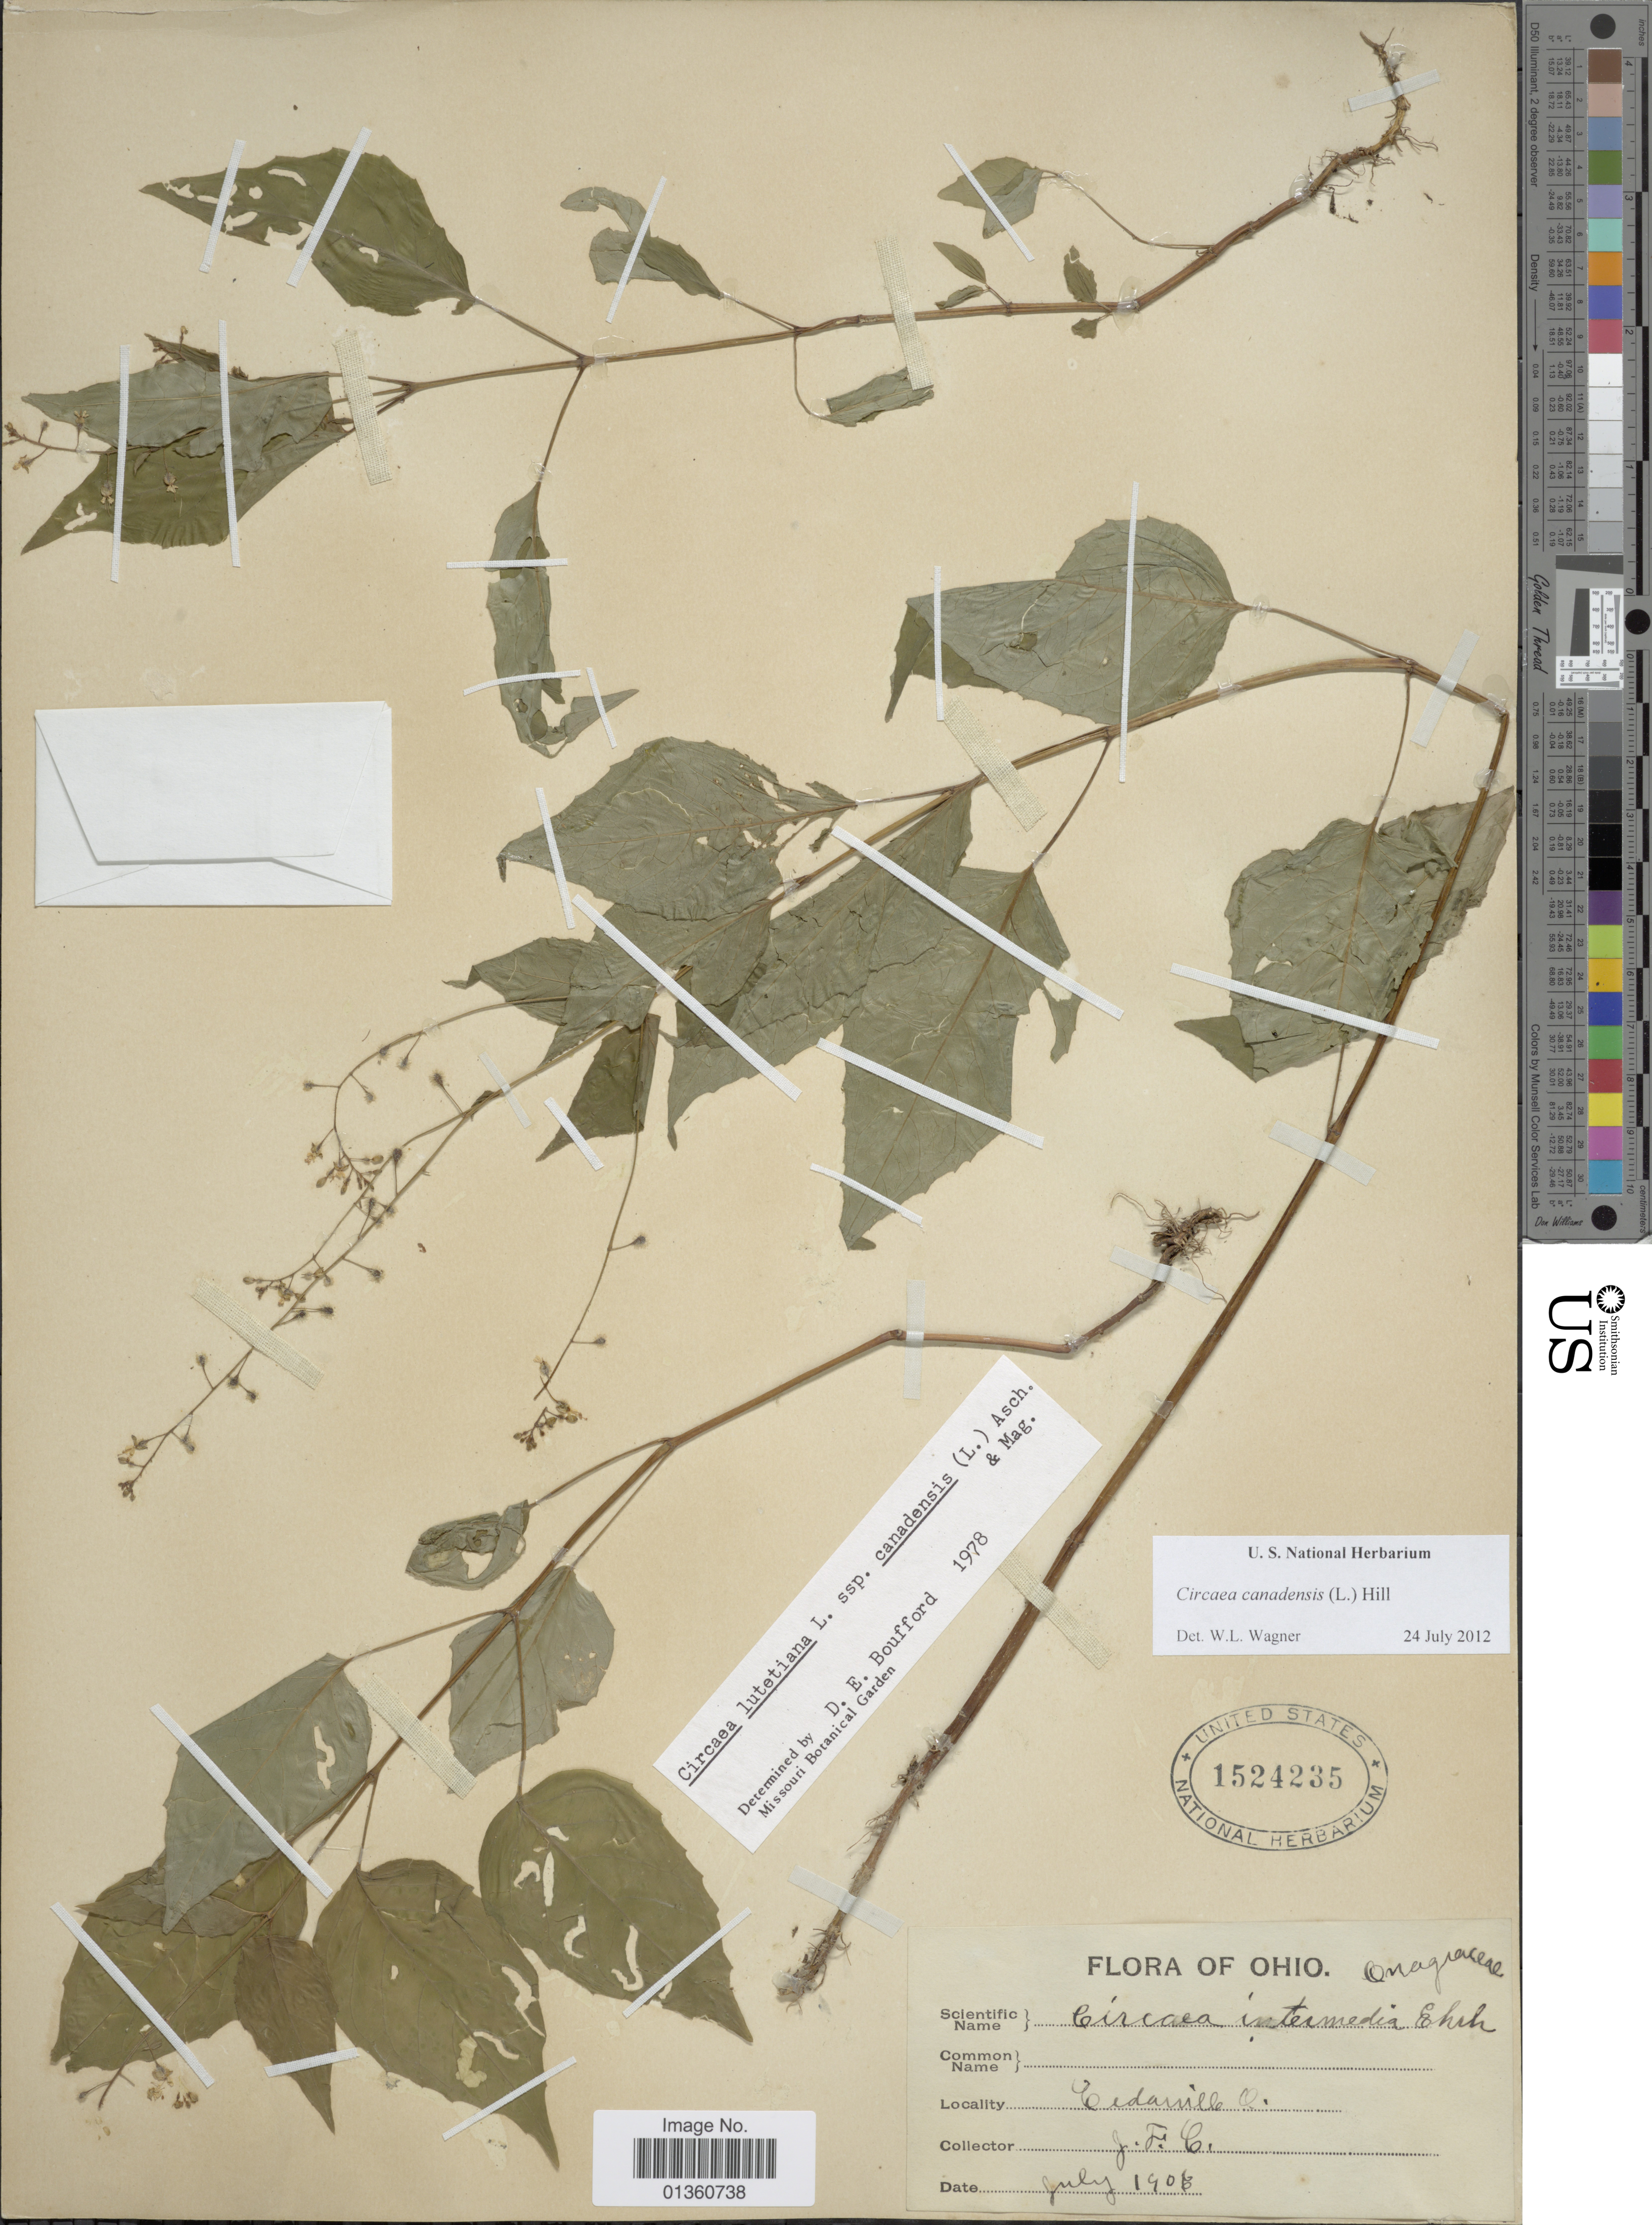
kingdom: Plantae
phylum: Tracheophyta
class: Magnoliopsida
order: Myrtales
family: Onagraceae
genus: Circaea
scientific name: Circaea canadensis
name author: (L.) Hill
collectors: J. F. Clevenger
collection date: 1908-07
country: United States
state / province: Ohio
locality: Cedarville O.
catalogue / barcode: US 1524235